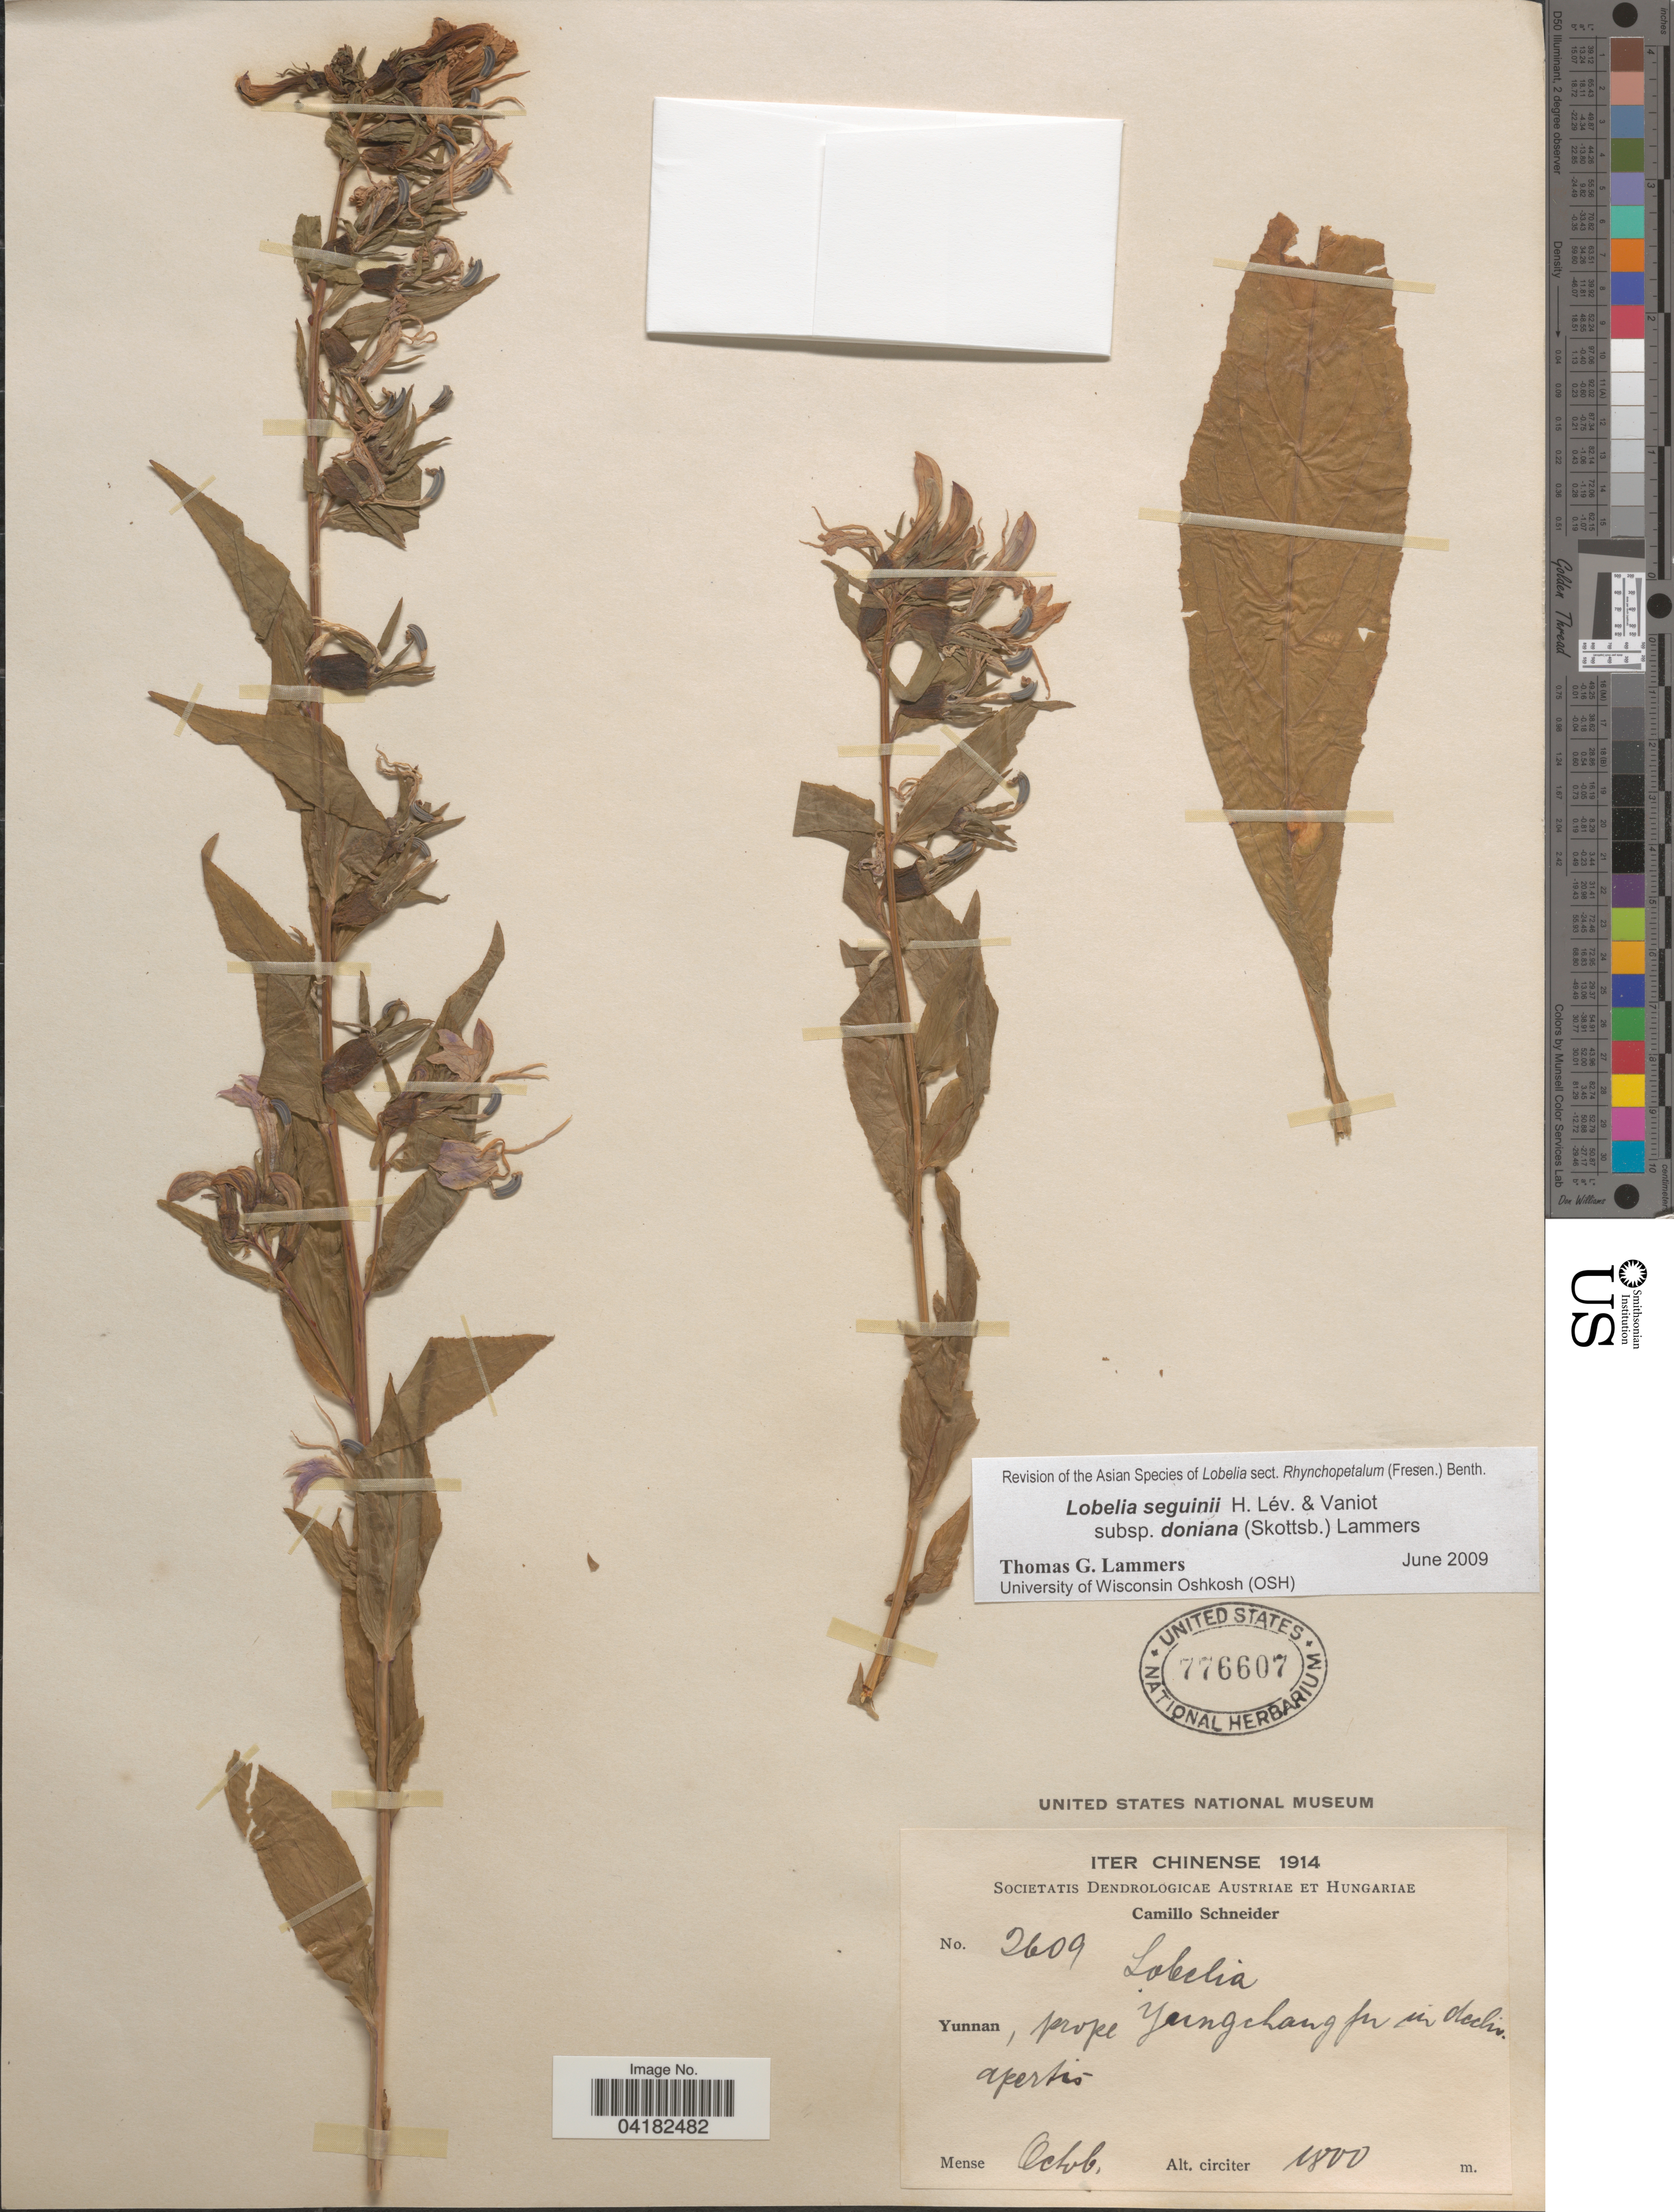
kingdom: Plantae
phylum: Tracheophyta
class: Magnoliopsida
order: Asterales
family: Campanulaceae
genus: Lobelia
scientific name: Lobelia seguinii subsp. doniana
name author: (Skottsb.) E. Wimm.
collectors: C. K. Schneider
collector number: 2609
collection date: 1914-10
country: China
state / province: Yunnan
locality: Iter Chinense 1914. Prope Yungchang in decliv. apertis.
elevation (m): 1800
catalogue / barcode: US 776607